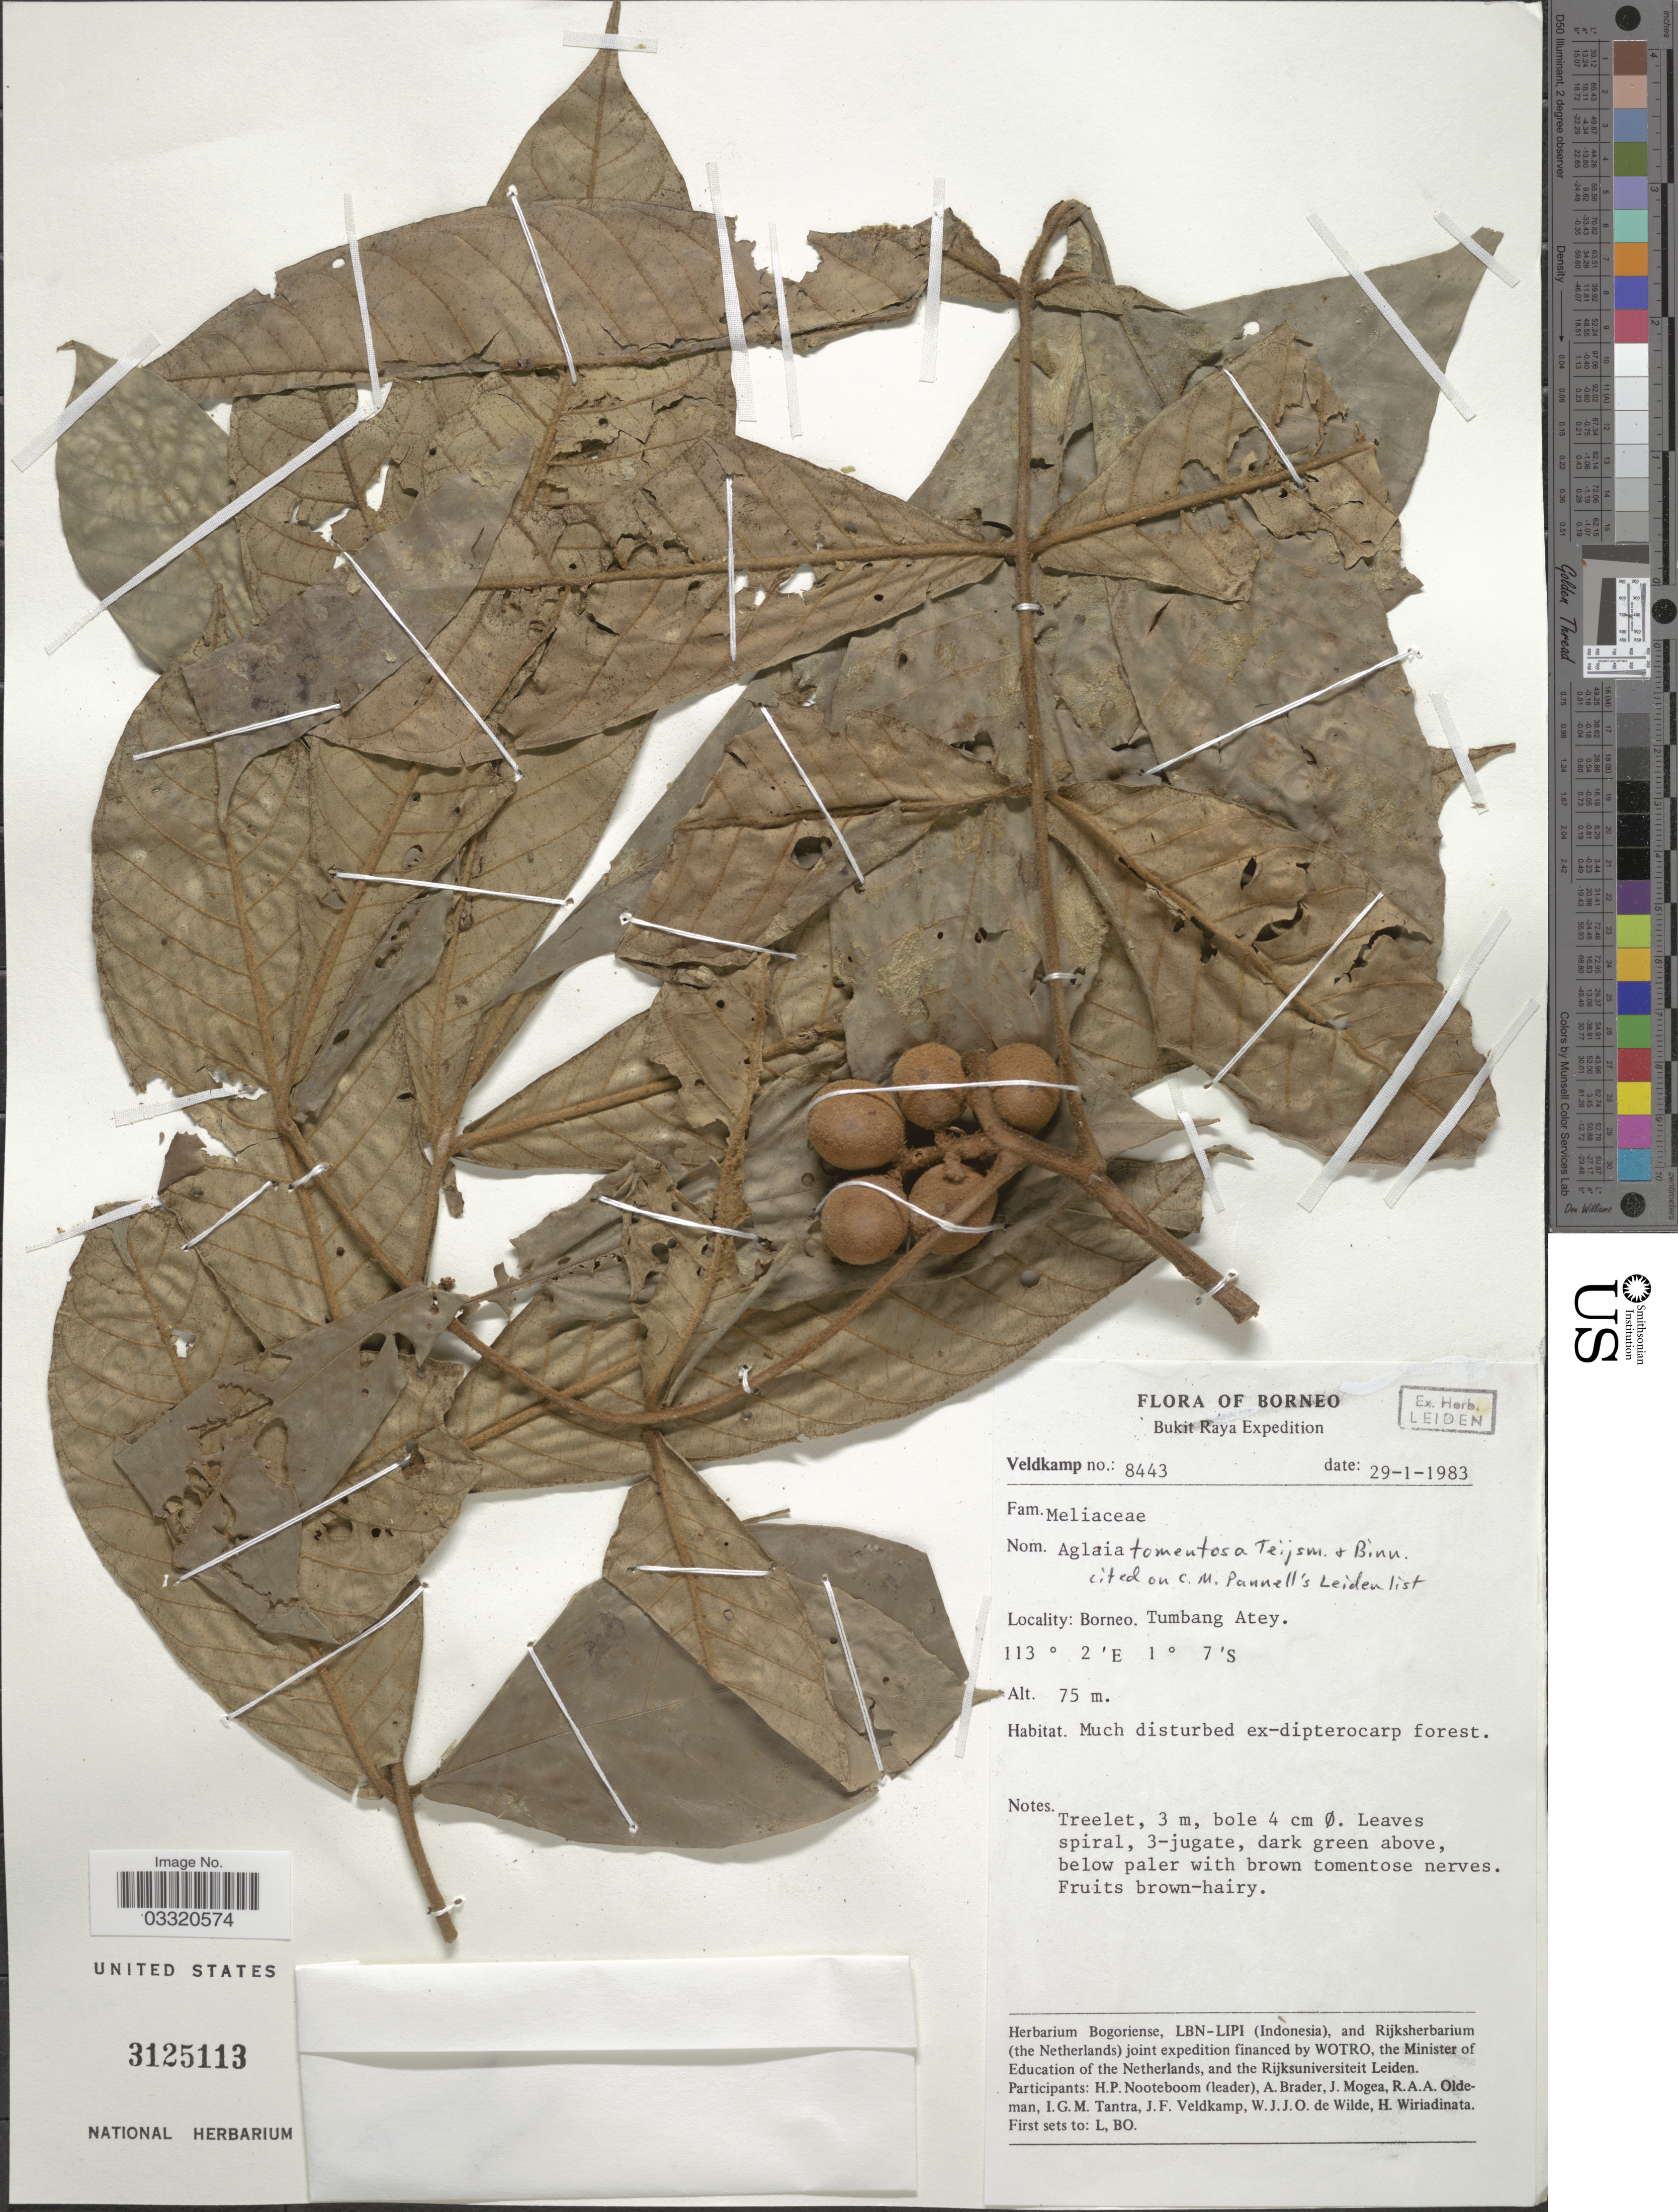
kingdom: Plantae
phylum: Tracheophyta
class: Magnoliopsida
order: Sapindales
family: Meliaceae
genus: Aglaia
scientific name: Aglaia tomentosa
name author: Teijsm. & Binn.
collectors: J. F. Veldkamp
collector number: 8443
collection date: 1983-01-29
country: Indonesia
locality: Bukit Raya. Borneo. Tumbang Atey.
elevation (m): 75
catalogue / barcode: US 3125113